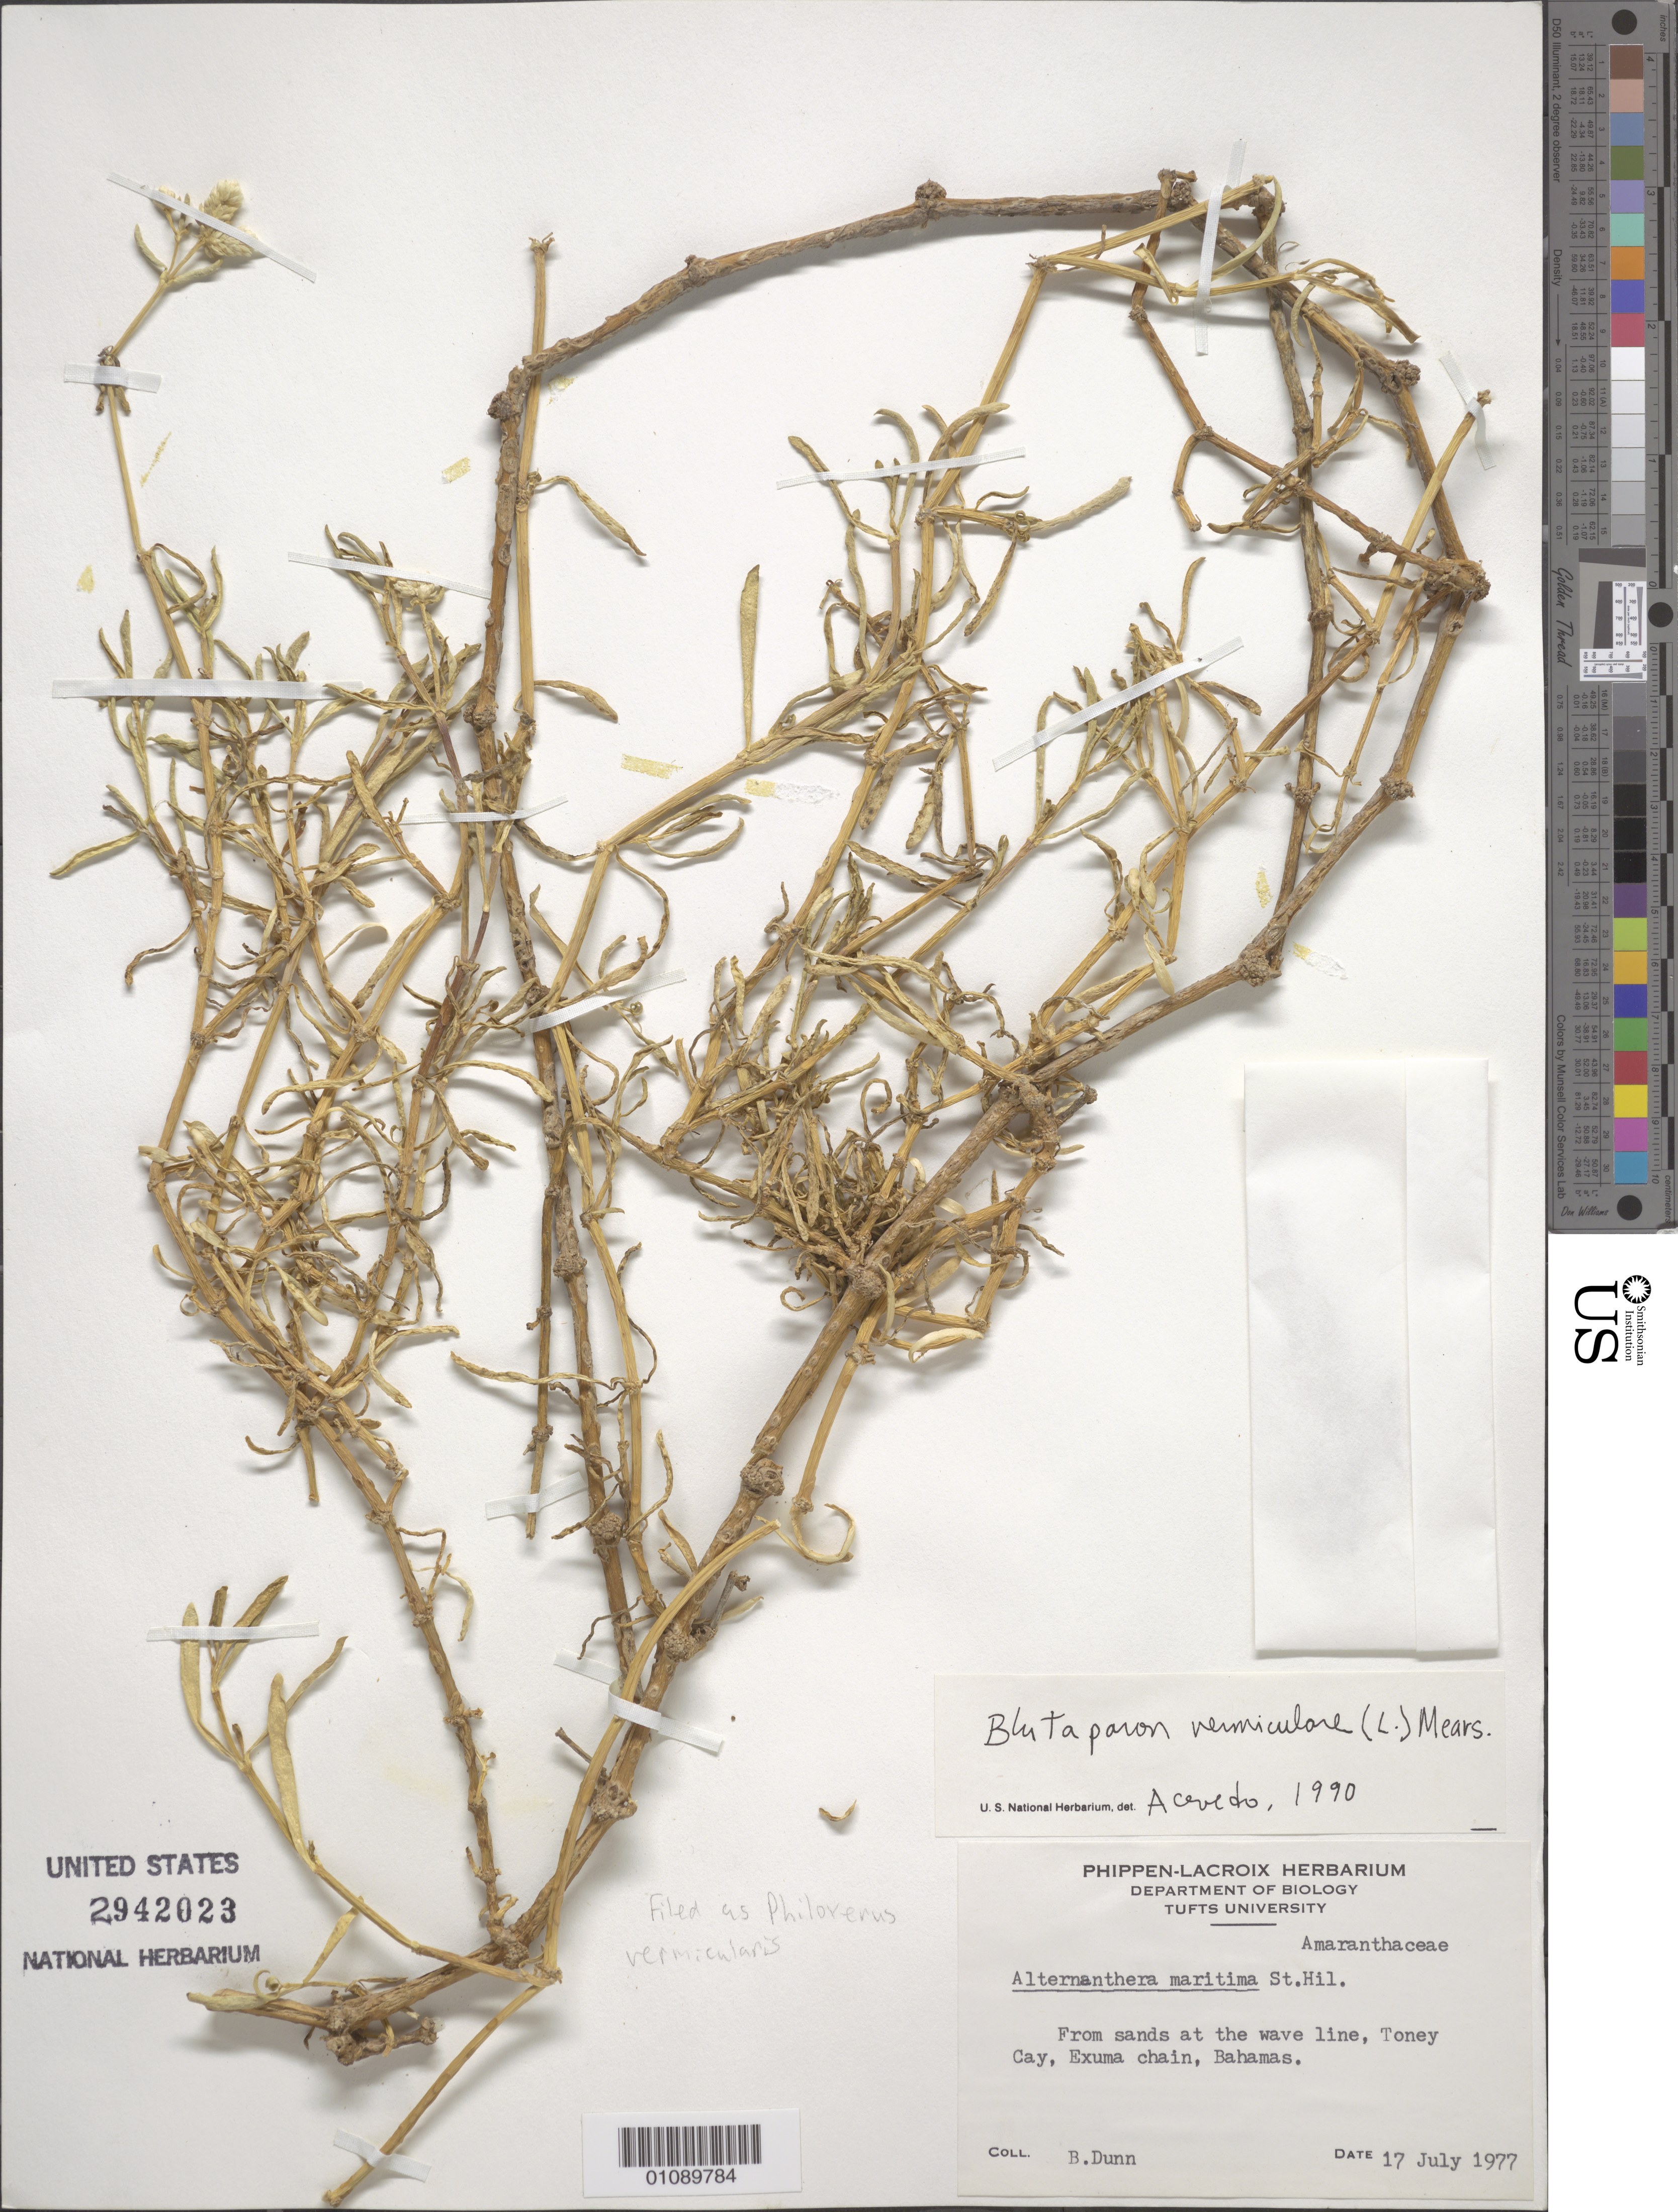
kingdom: Plantae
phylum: Tracheophyta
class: Magnoliopsida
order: Caryophyllales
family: Amaranthaceae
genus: Gomphrena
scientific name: Gomphrena vermicularis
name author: L.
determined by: Strong, Mark T., (BOT), Smithsonian Institution - National Museum of Natural History (UNITED STATES)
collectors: B. Dunn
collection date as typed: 17 Jul 1977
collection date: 1977-07-17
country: Bahamas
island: Exuma Chain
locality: Exuma Chain, Toney Cay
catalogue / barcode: US 2942023